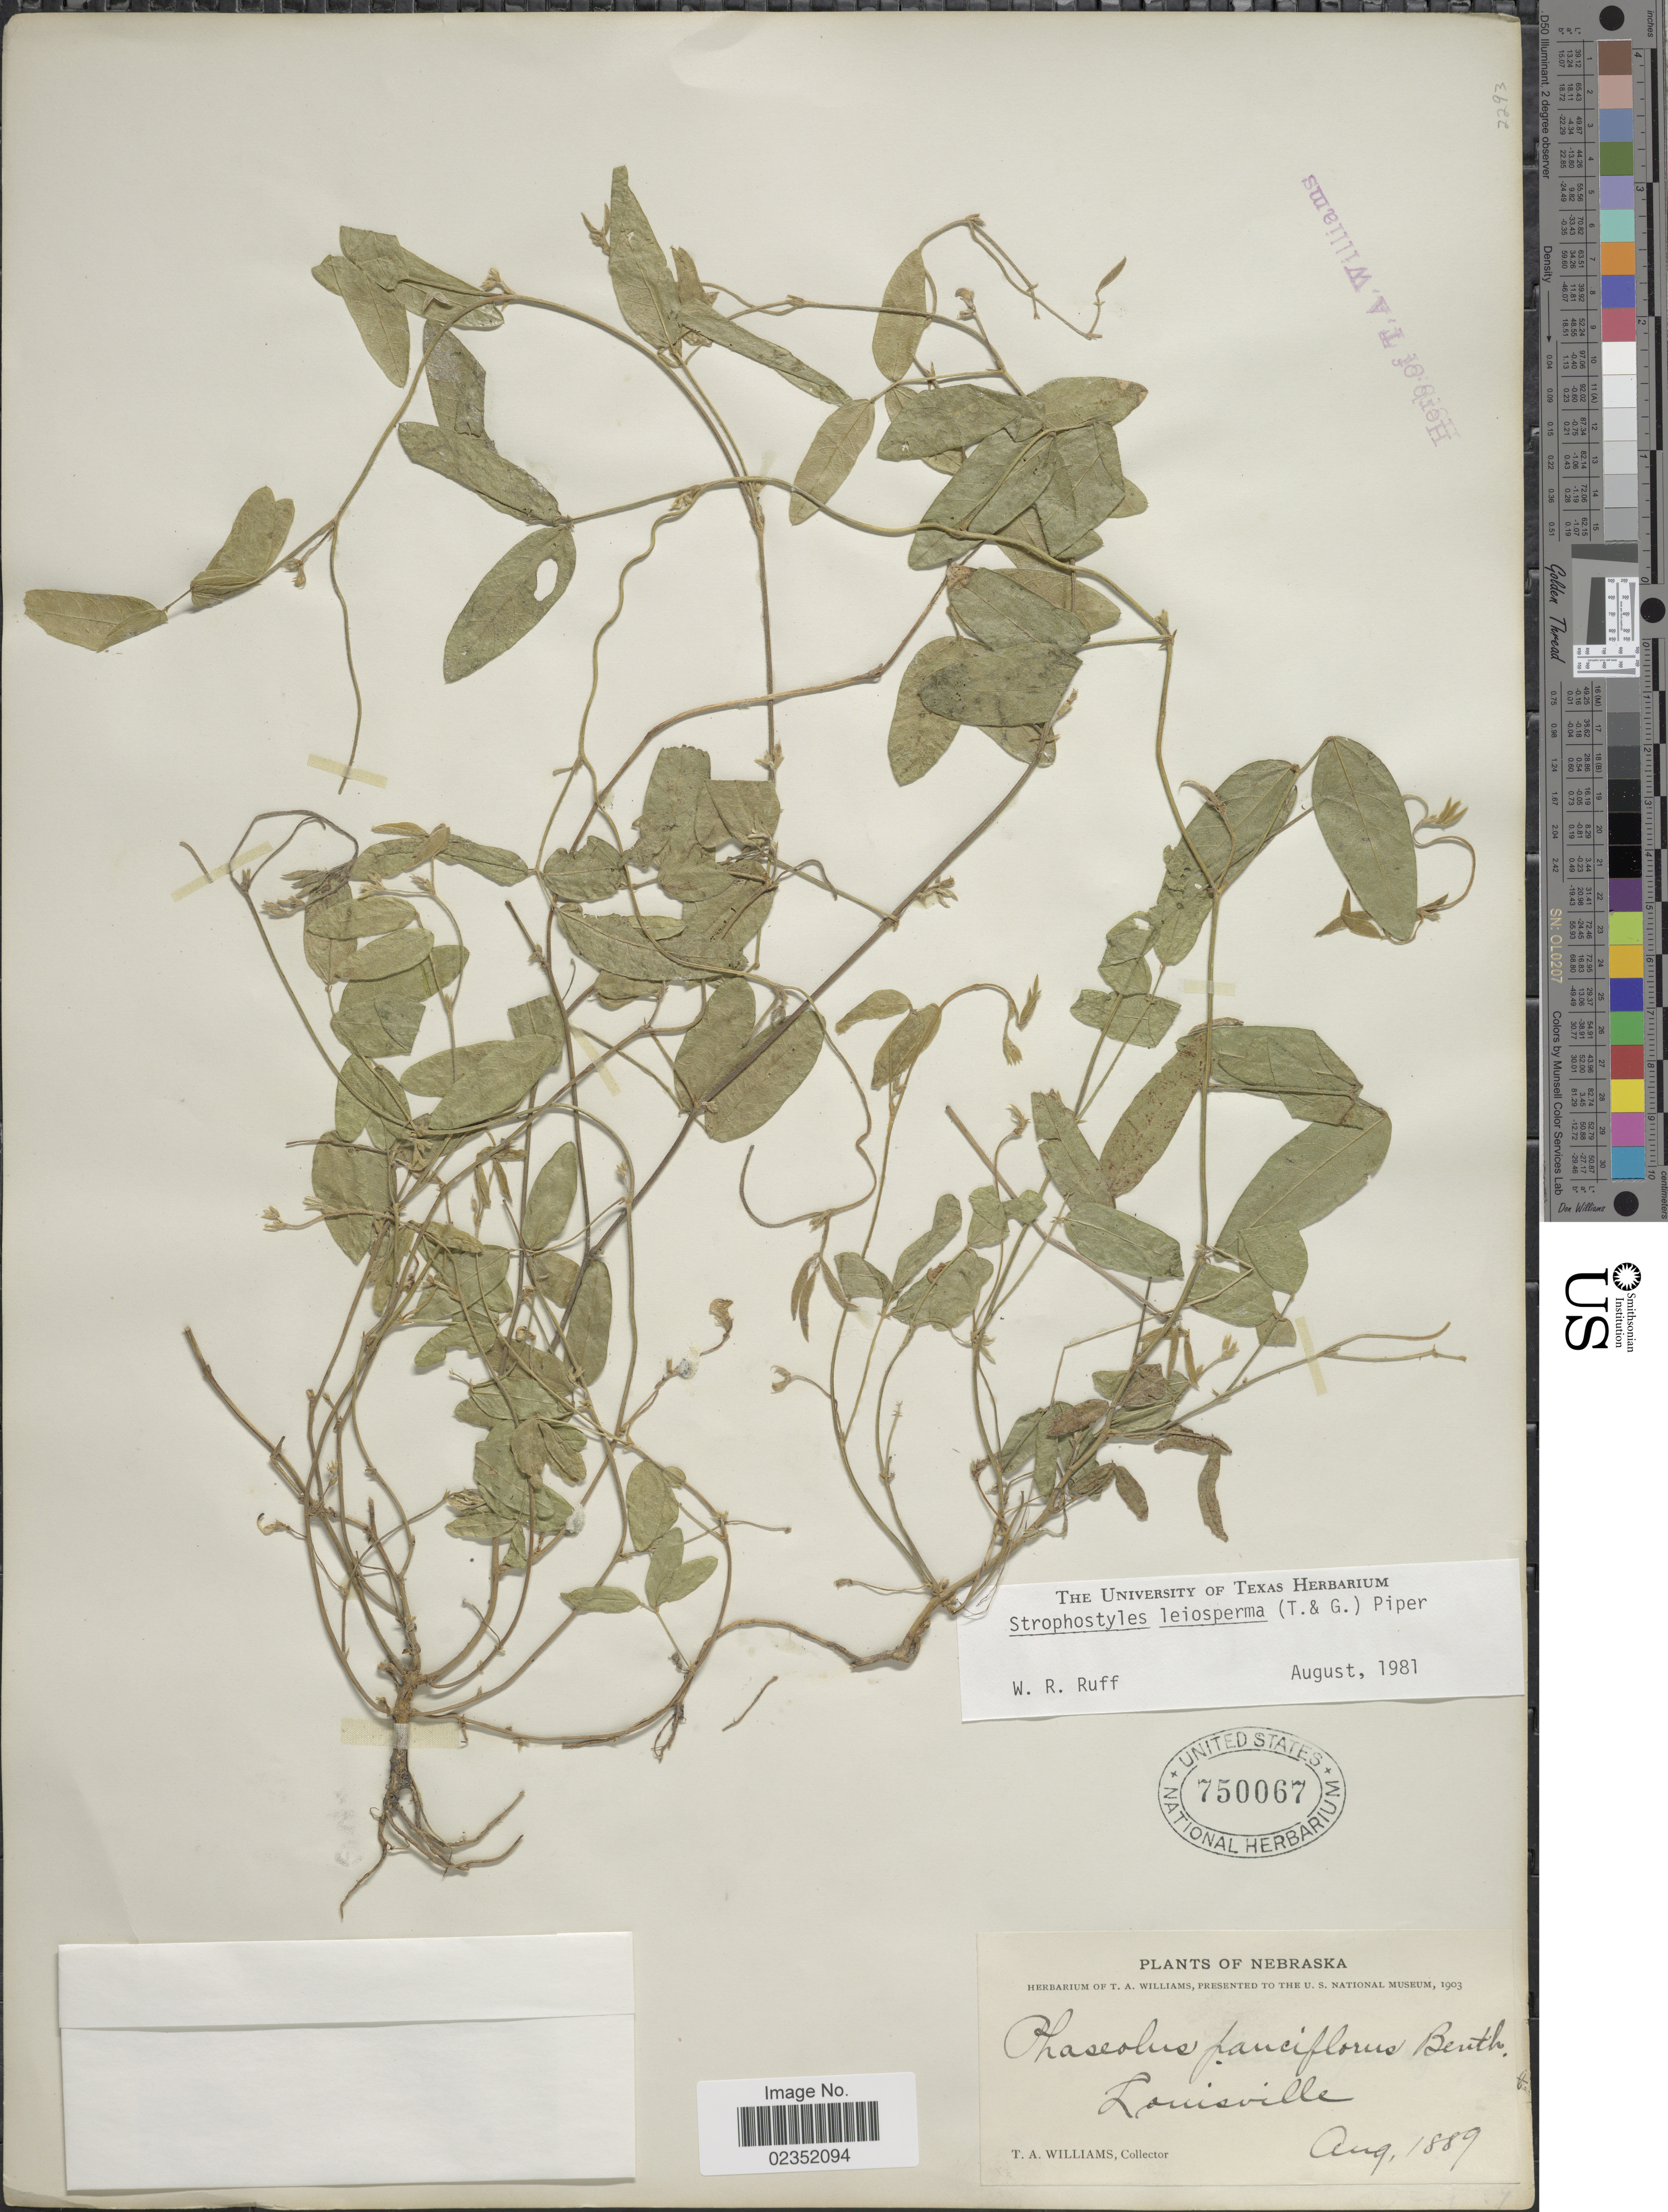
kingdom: Plantae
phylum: Tracheophyta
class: Magnoliopsida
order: Fabales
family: Fabaceae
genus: Strophostyles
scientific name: Strophostyles leiosperma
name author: (Torr. & A. Gray) Piper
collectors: T. A. Williams (herbarium)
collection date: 1889-08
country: United States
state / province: Nebraska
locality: Louisville.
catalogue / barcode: US 750067